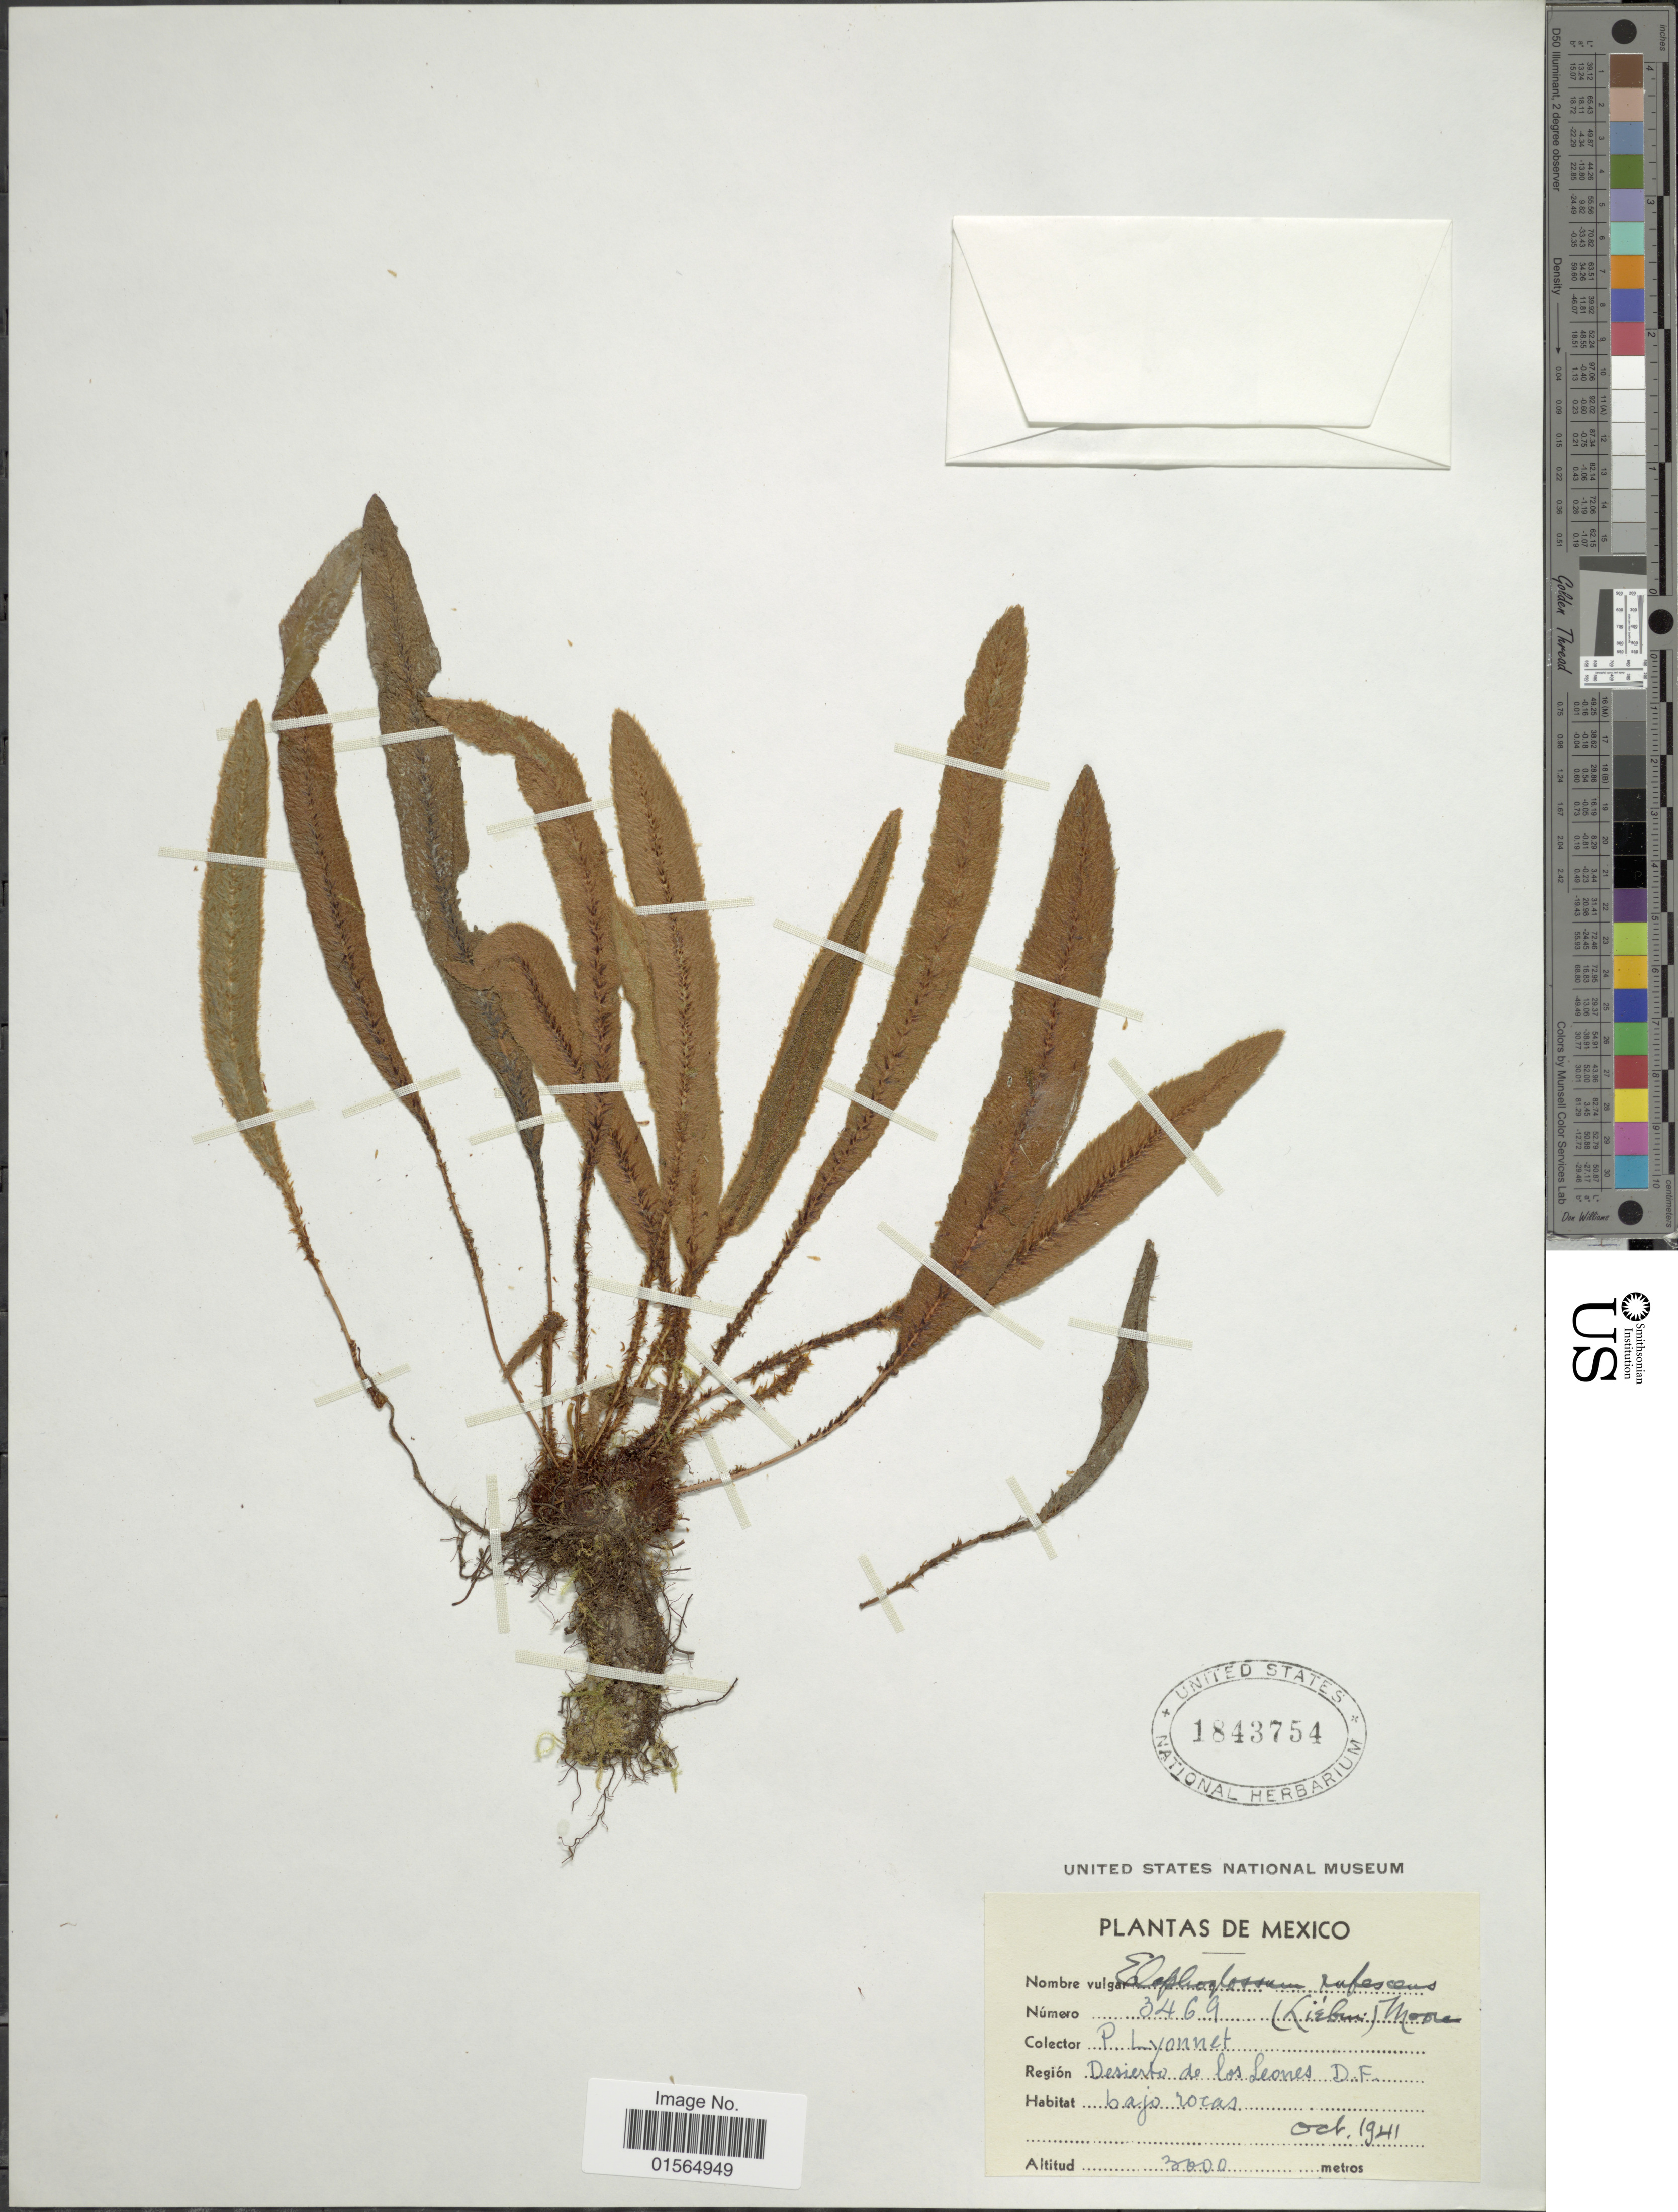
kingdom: Plantae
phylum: Tracheophyta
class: Polypodiopsida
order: Polypodiales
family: Dryopteridaceae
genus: Elaphoglossum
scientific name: Elaphoglossum rufescens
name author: (Liebm.) T. Moore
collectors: P. Lyonnet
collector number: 3469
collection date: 1941-10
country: Mexico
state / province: Distrito Federal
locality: Region Desierto de los Leones, bajo rocas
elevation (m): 3000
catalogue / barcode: US 1843754